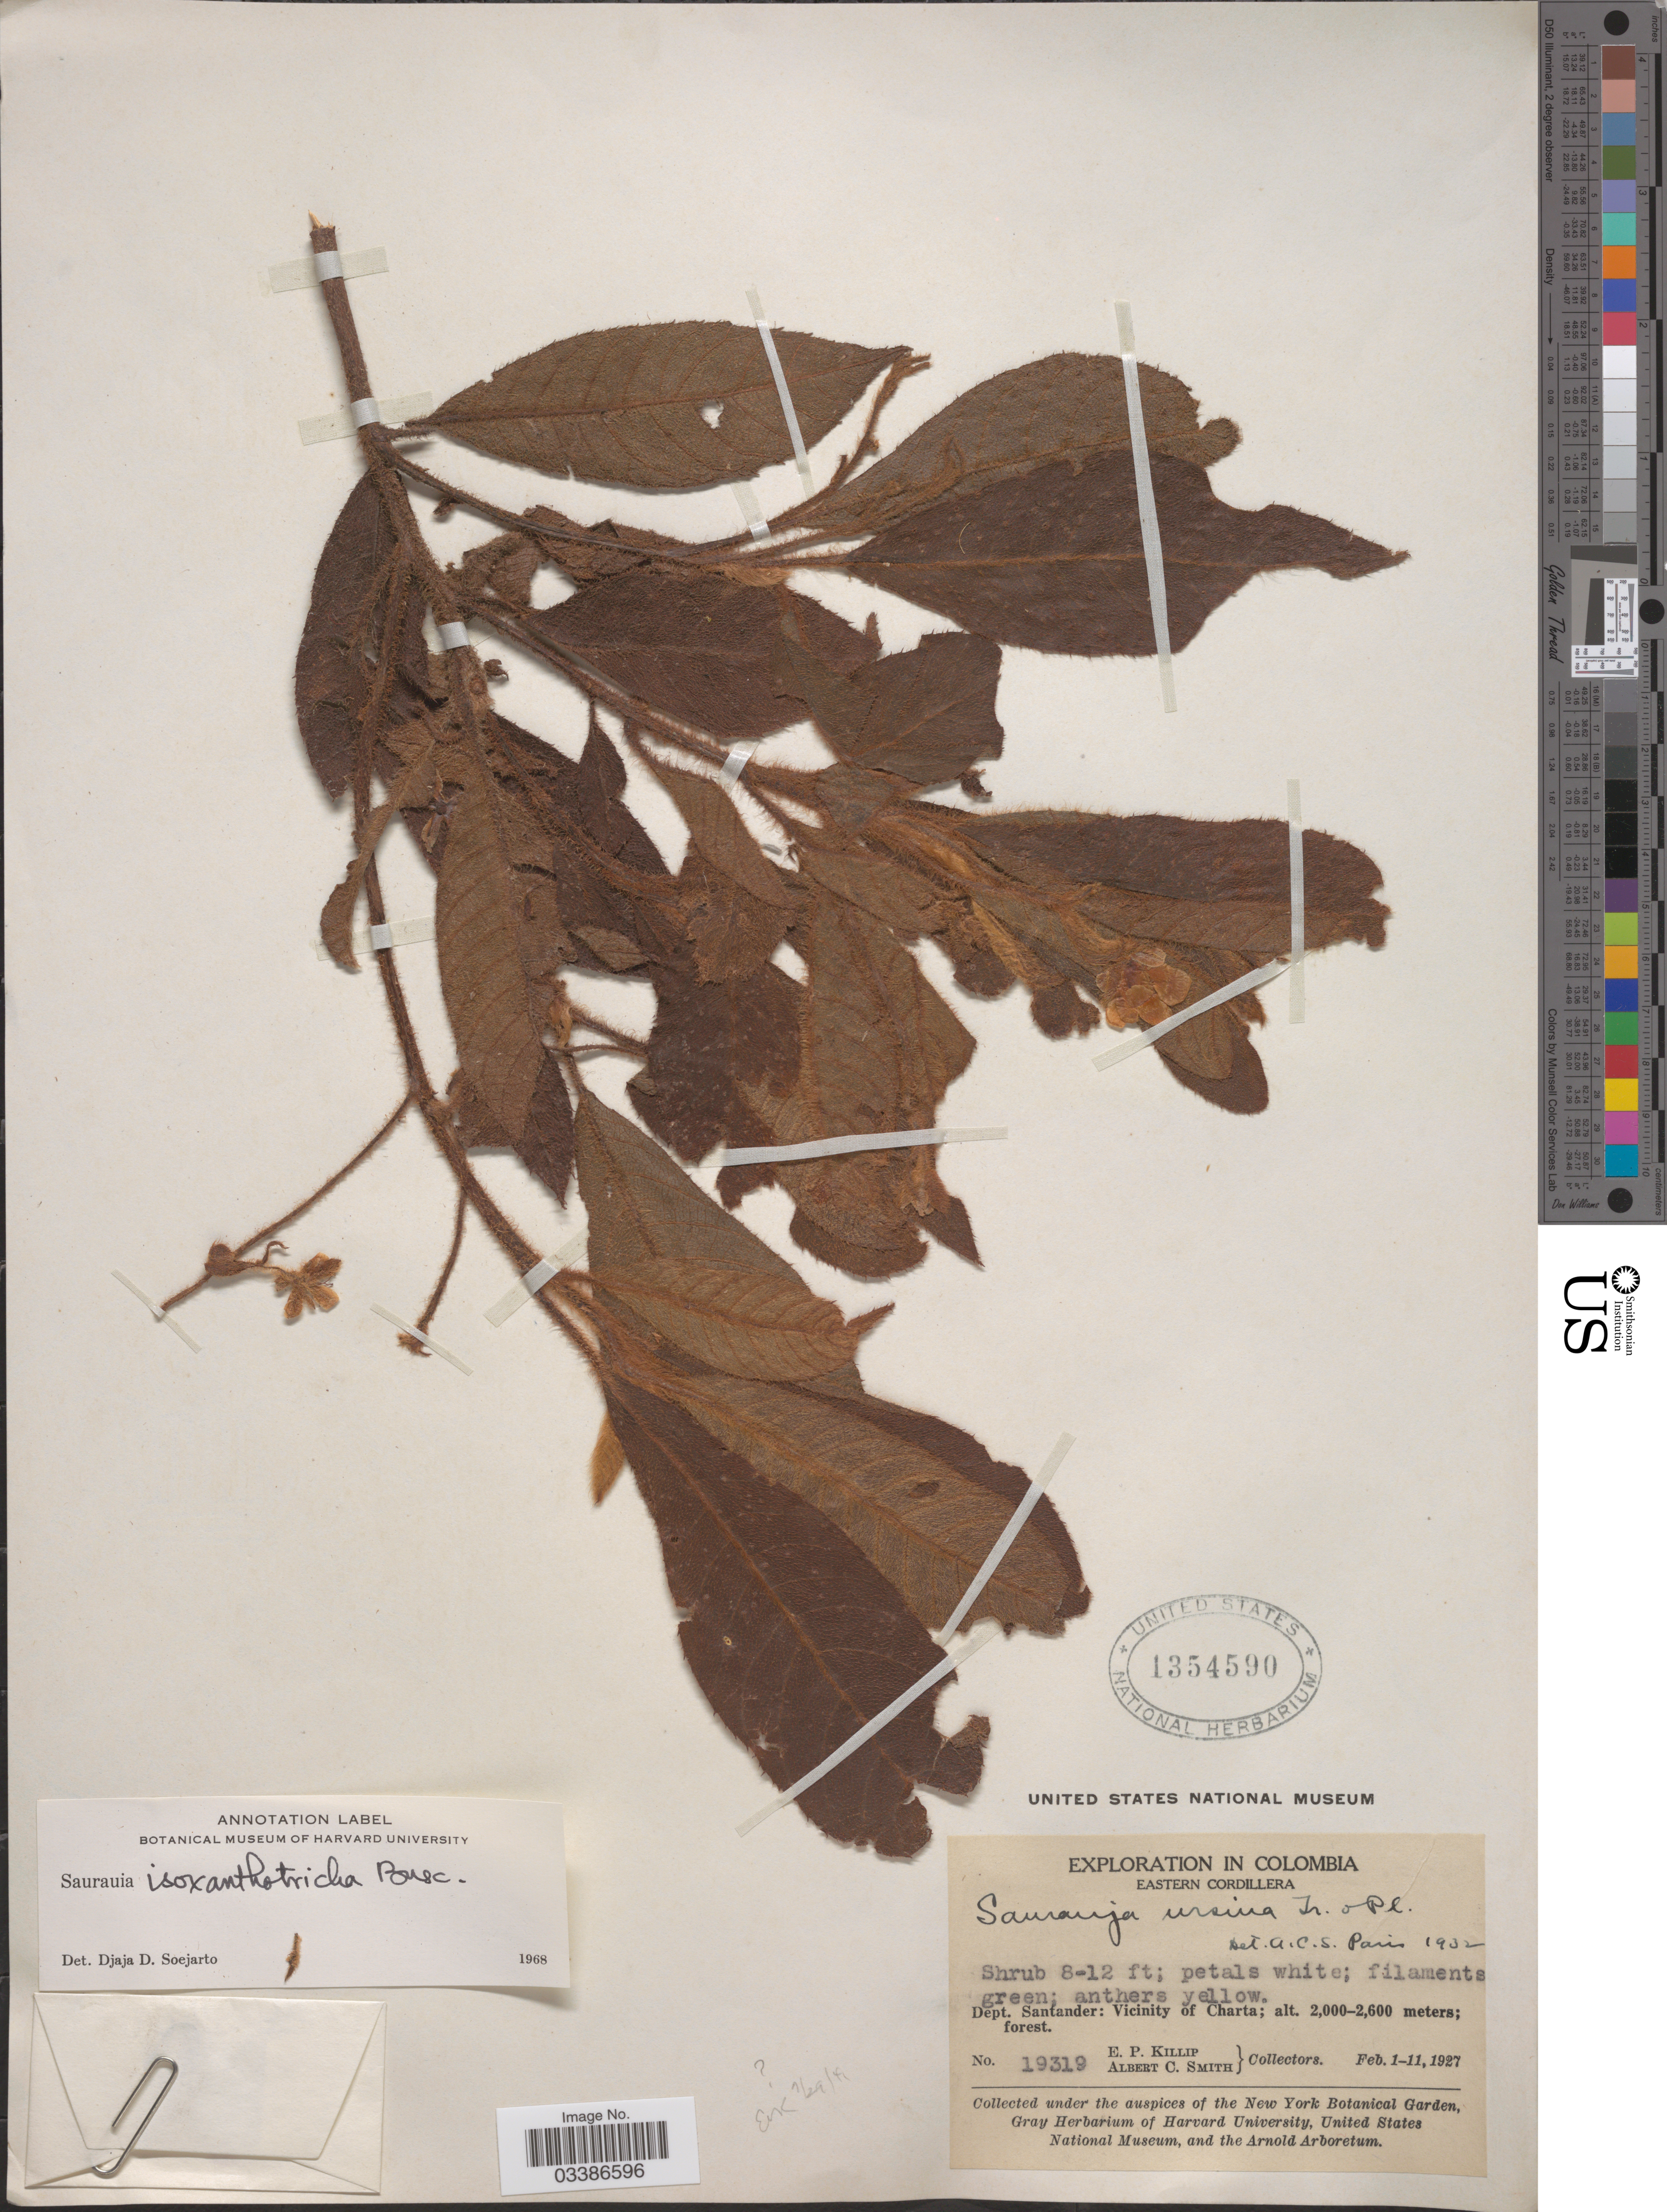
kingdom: Plantae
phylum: Tracheophyta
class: Magnoliopsida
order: Ericales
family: Actinidiaceae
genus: Saurauia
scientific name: Saurauia isoxanthotricha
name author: Buscal.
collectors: E. P. Killip & A. C. Smith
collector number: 19319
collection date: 1927-02-01/1927-02-11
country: Colombia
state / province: Santander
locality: Eastern Cordillera. Dept. Santander: Vicinity of Charta.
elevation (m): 2000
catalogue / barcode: US 1354590